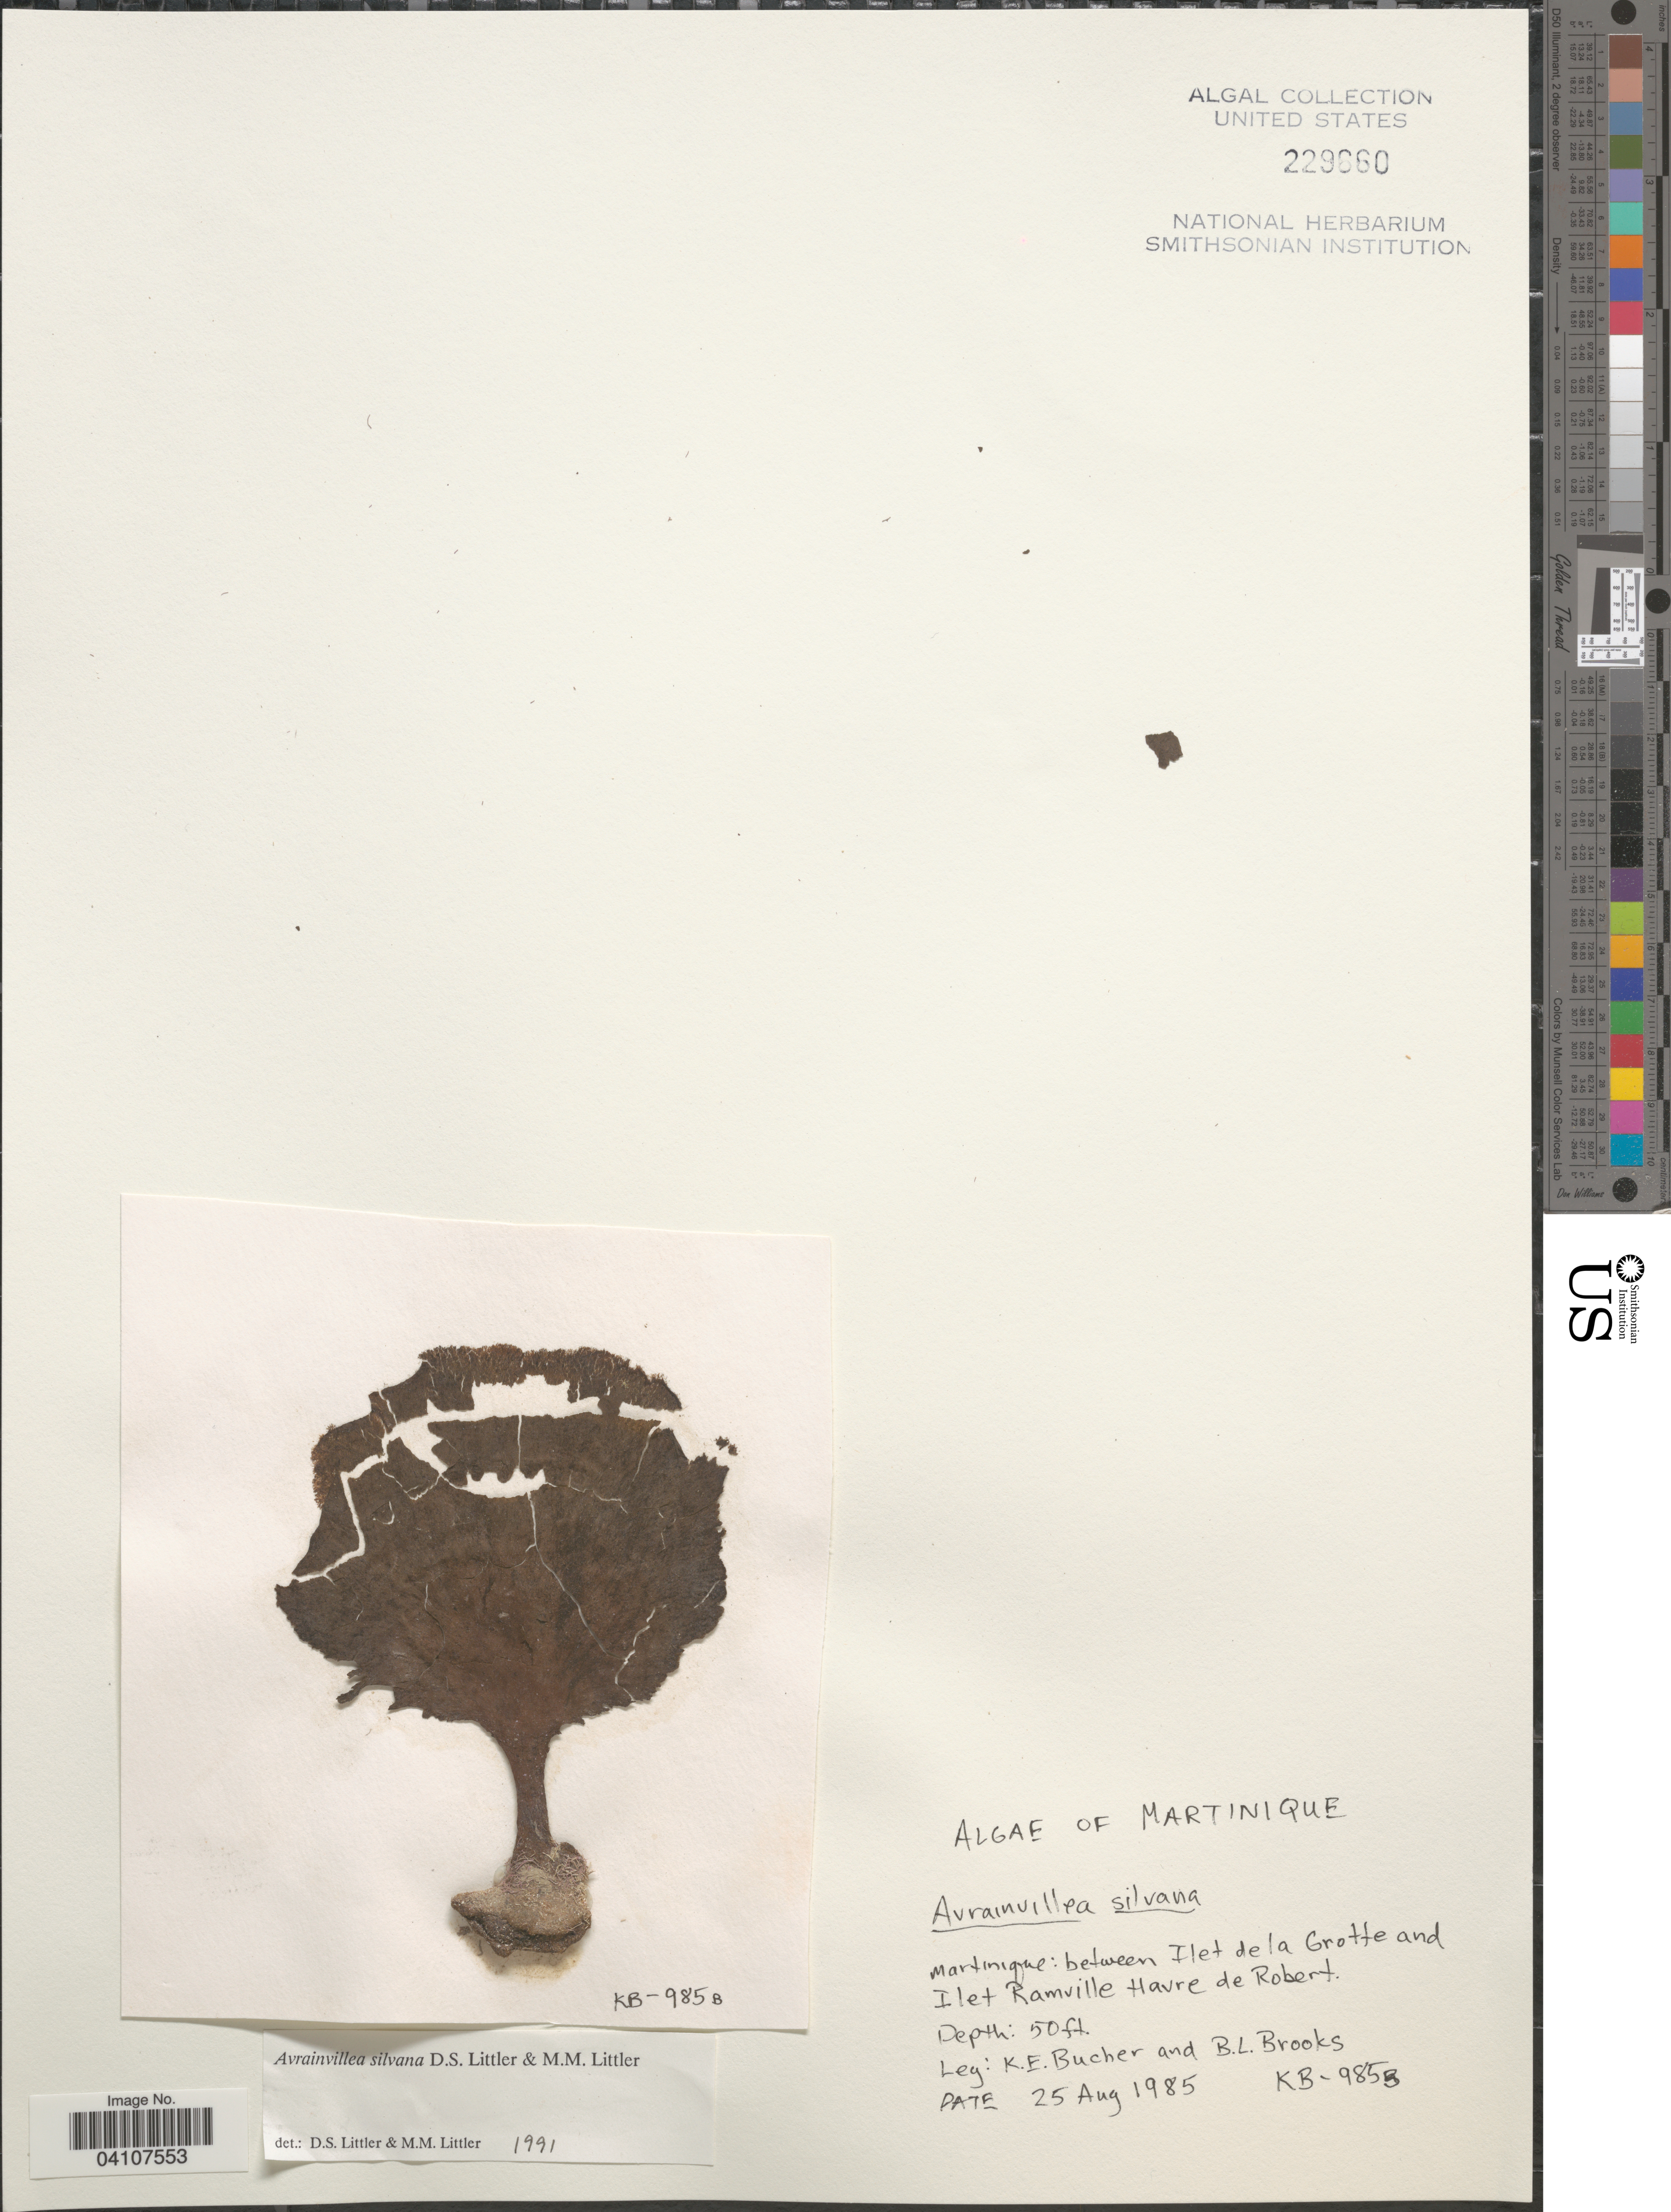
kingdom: Plantae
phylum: Chlorophyta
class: Ulvophyceae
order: Bryopsidales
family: Dichotomosiphonaceae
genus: Avrainvillea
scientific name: Avrainvillea silvana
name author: D.S. Littler & Littler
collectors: K. E. Bucher & B. Brooks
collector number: KB-985B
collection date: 1985-08-25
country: Martinique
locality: Between Ilet de la Grotte and Ilet Ramville Havre de Robert.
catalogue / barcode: US 229660